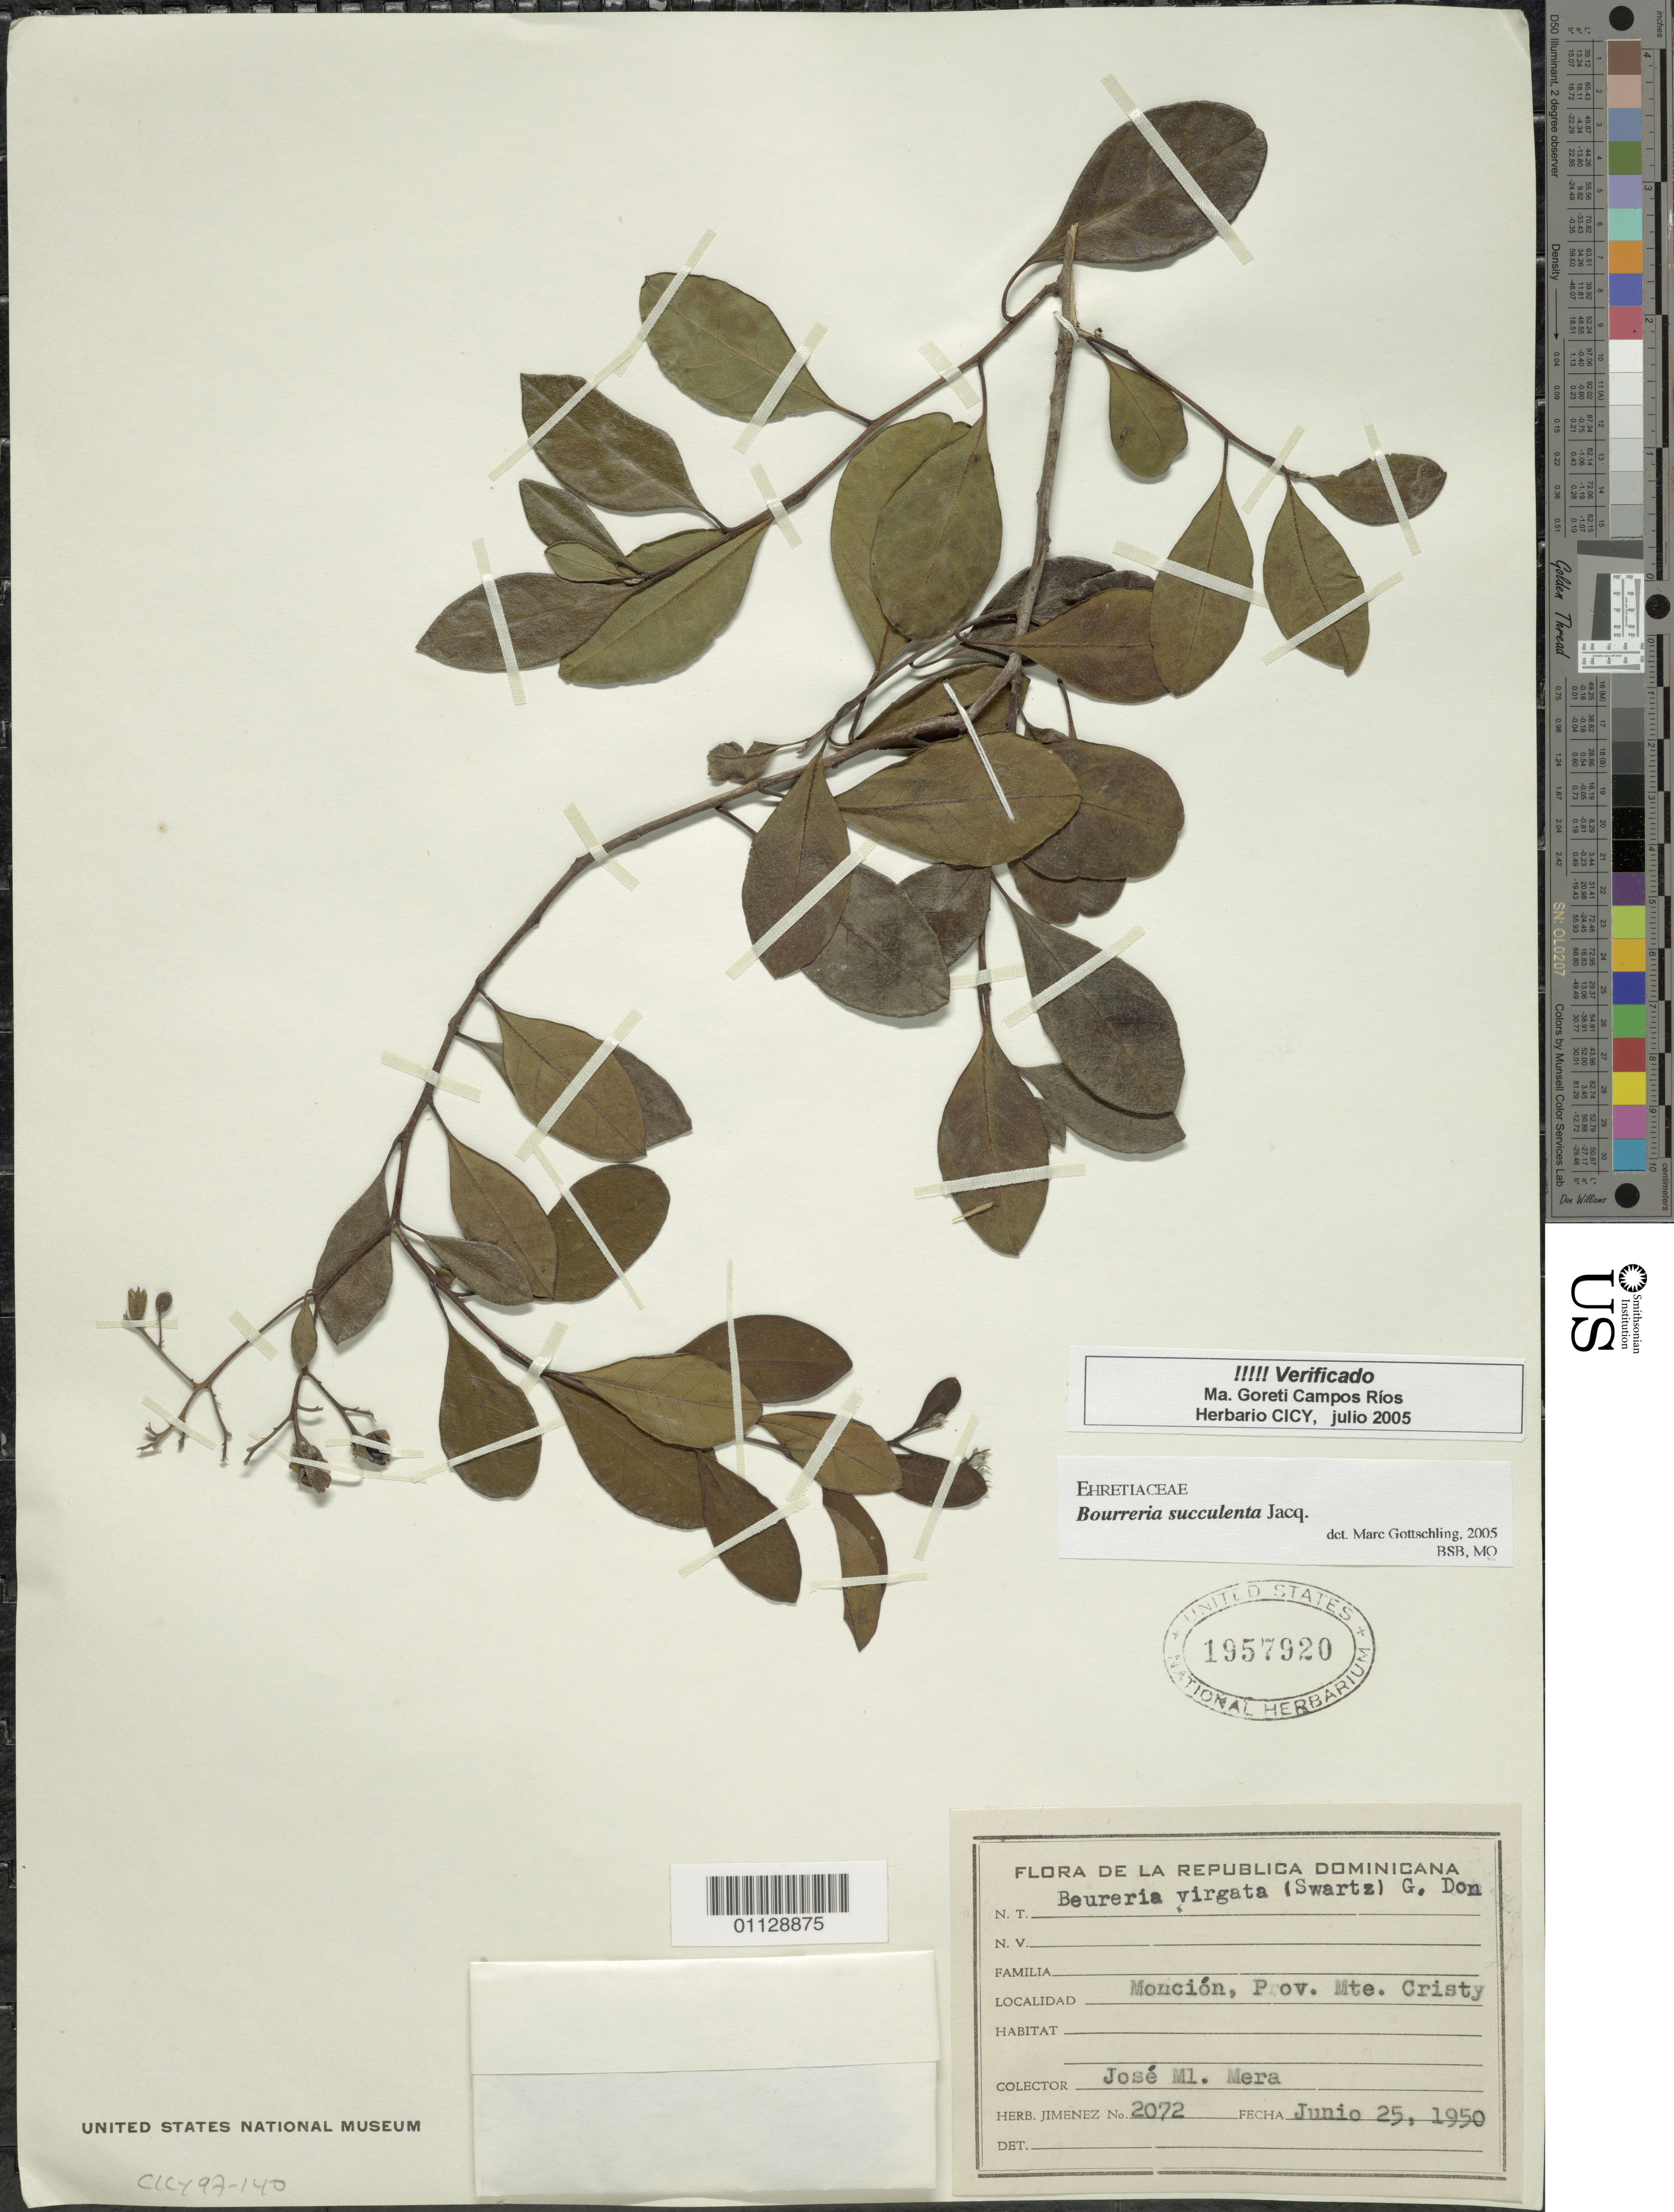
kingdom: Plantae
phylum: Tracheophyta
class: Magnoliopsida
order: Boraginales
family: Ehretiaceae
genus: Bourreria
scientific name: Bourreria succulenta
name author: Jacq.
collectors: J. Mera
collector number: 2072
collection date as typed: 25 Jun 1950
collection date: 1950-06-25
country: Dominican Republic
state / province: Monte Cristi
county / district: Monción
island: Hispaniola I.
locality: Moncion; Montecristi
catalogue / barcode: US 1957920